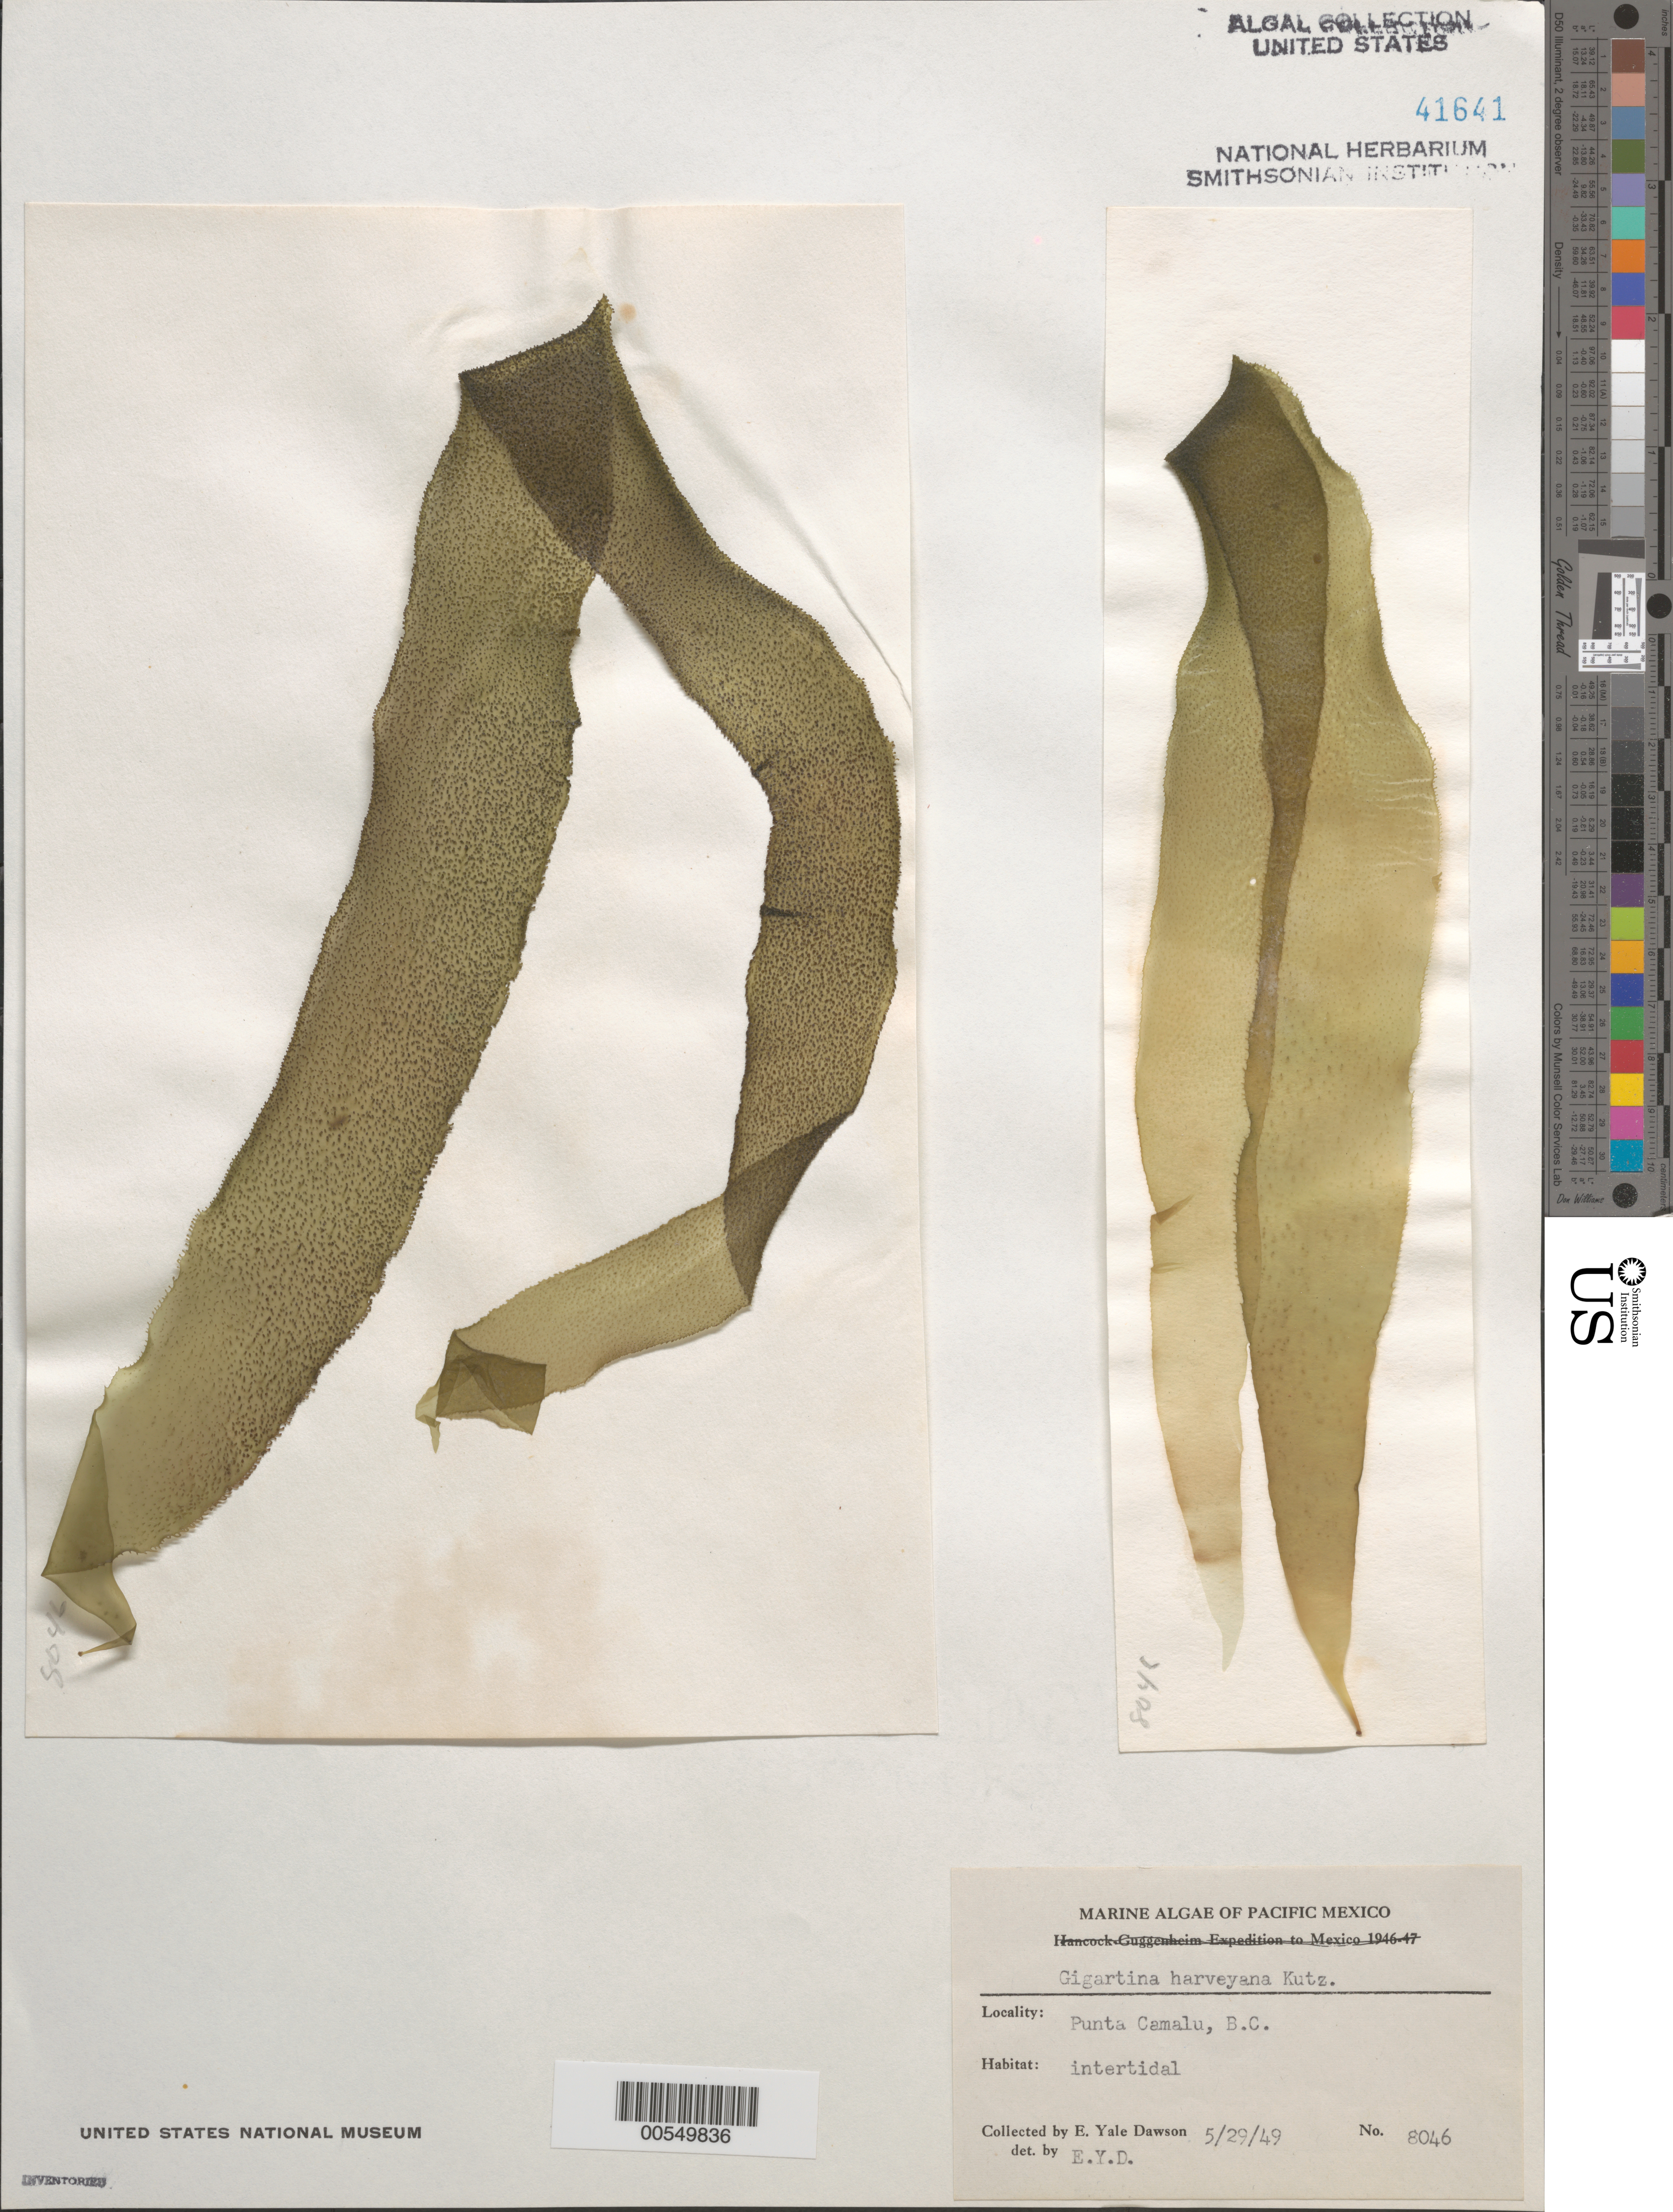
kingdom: Plantae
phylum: Rhodophyta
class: Florideophyceae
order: Gigartinales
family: Gigartinaceae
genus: Chondracanthus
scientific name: Chondracanthus harveyanus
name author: (Kütz.) Guiry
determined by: Algae name updating Project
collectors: E. Y. Dawson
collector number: EYD 8046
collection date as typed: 29 May 1949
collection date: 1949-05-29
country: Mexico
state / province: Baja California Norte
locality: Punta Camalu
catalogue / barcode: US 41641